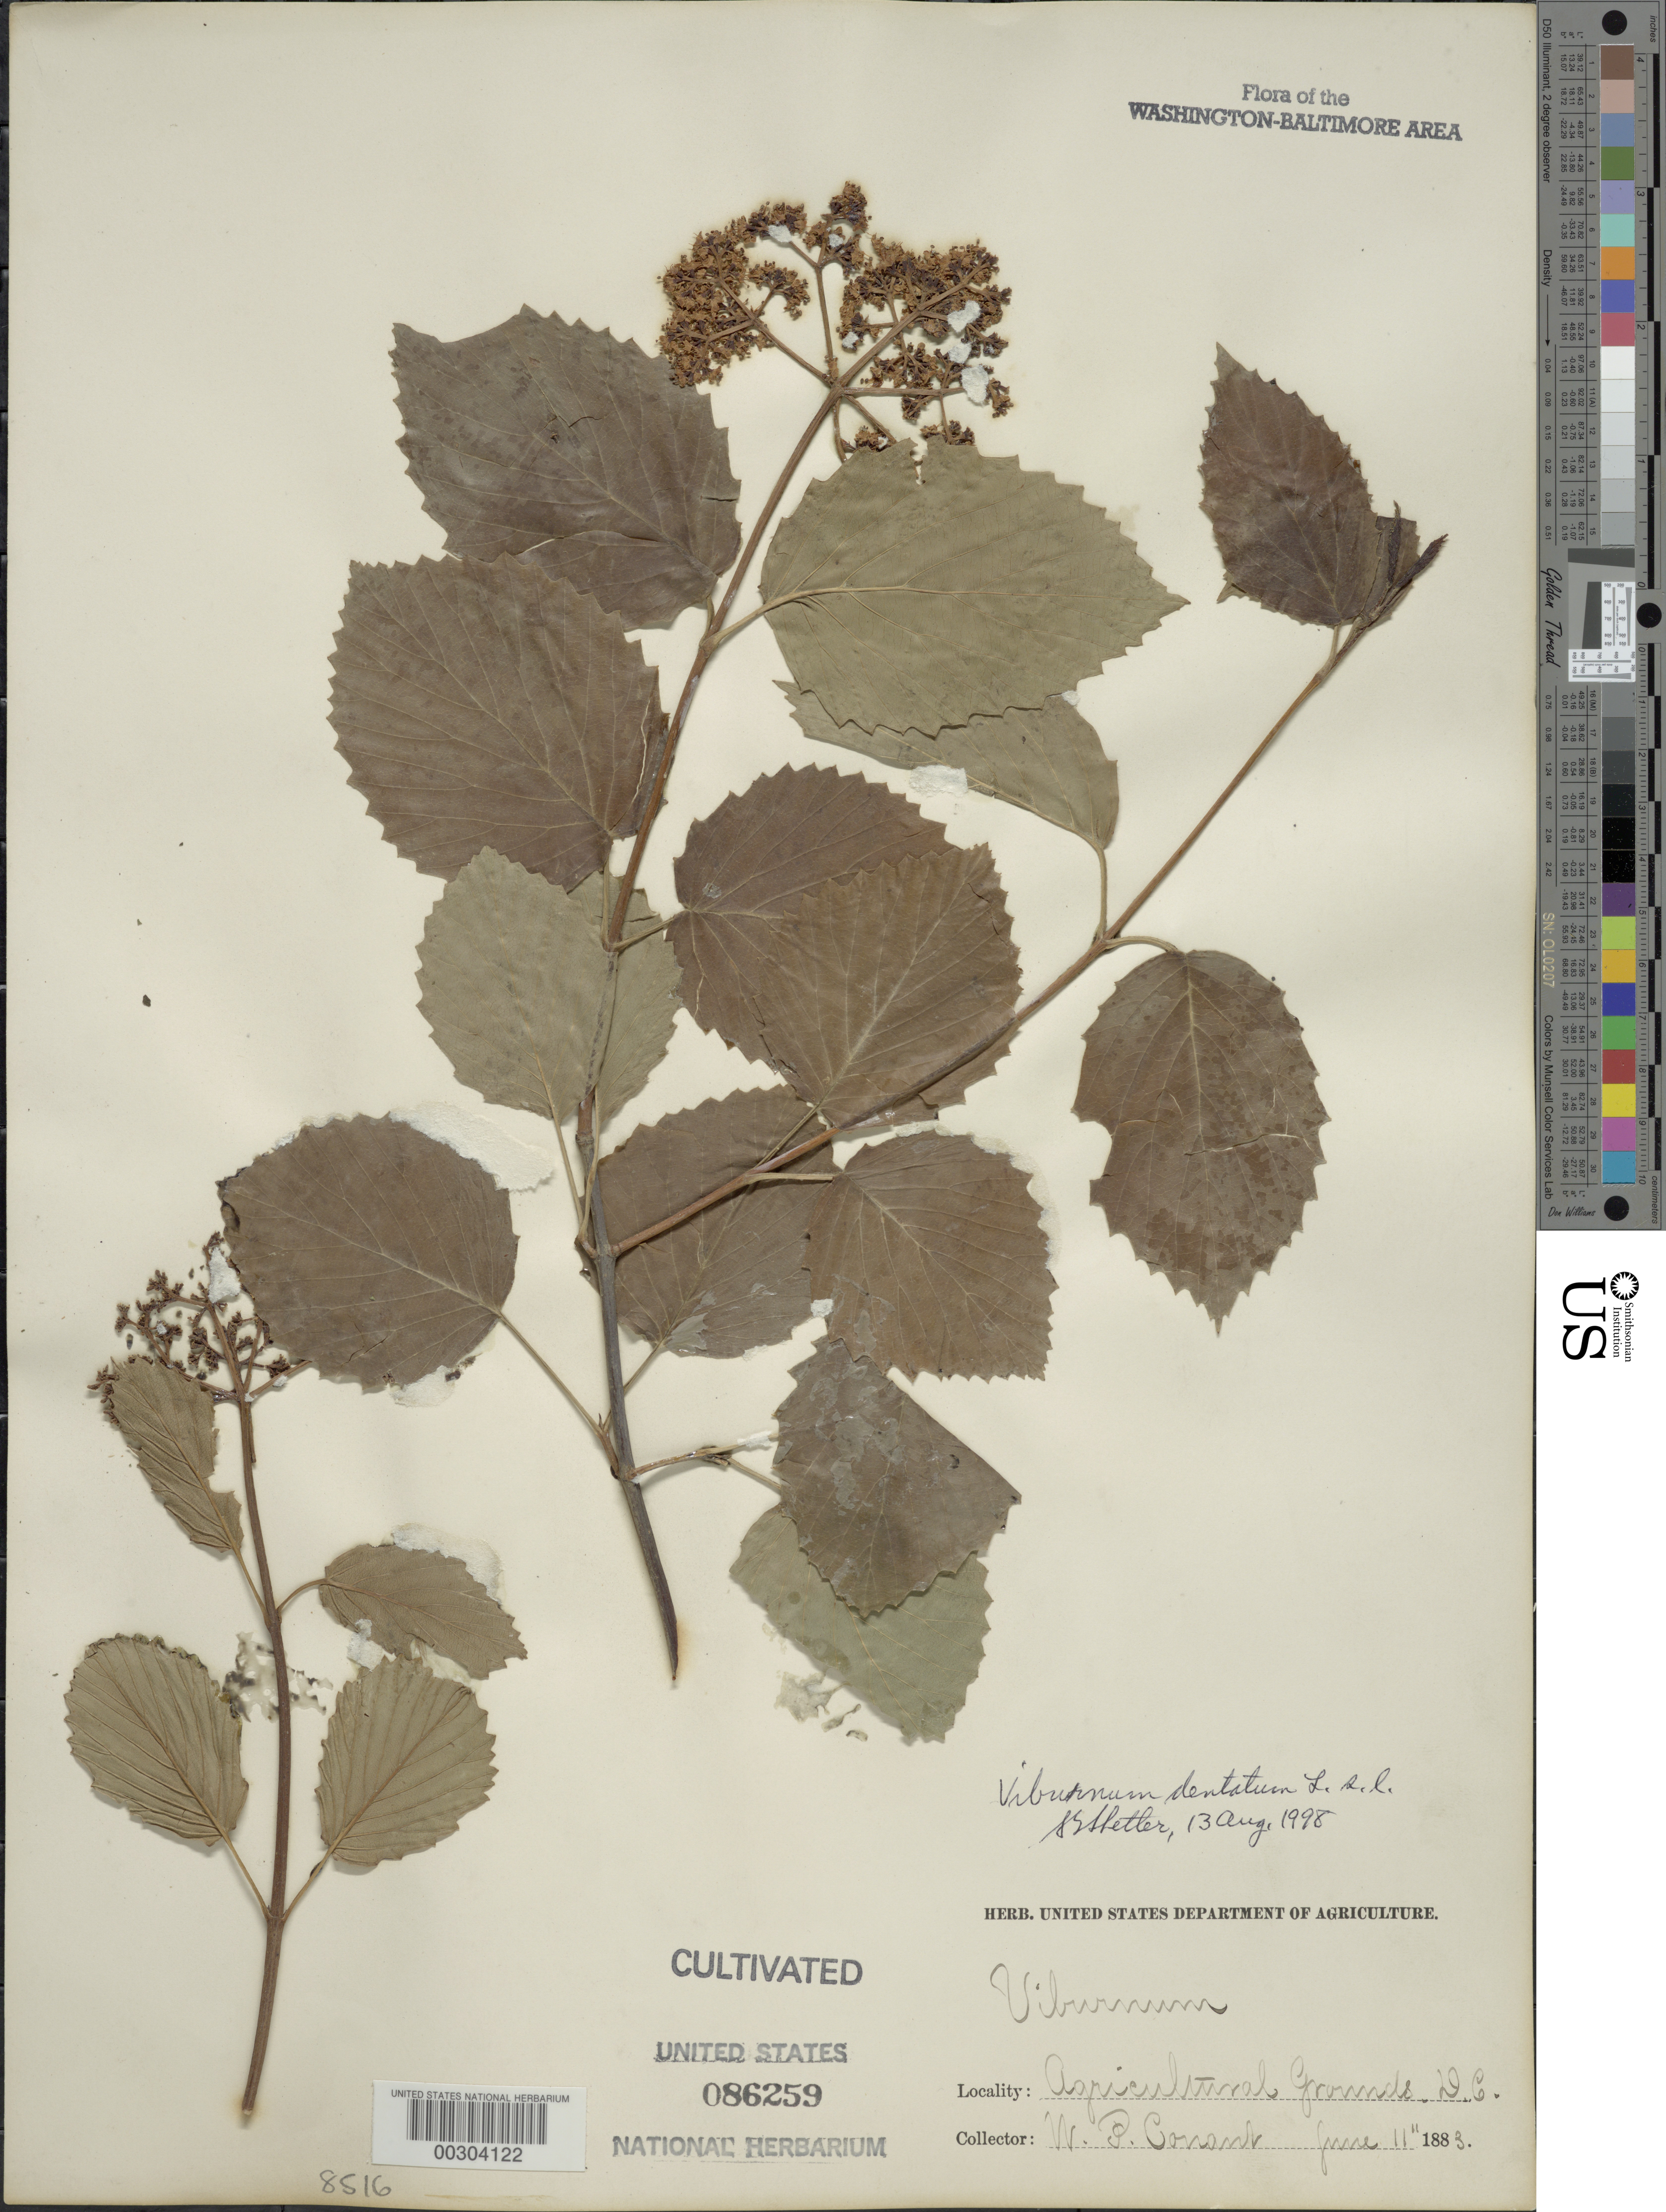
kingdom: Plantae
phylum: Tracheophyta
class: Magnoliopsida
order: Dipsacales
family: Viburnaceae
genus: Viburnum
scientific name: Viburnum dentatum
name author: L.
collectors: W. P. Conant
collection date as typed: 11 Jun 1883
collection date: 1883-06-11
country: United States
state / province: District of Columbia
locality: Department of Agriculture grounds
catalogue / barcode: US 86259